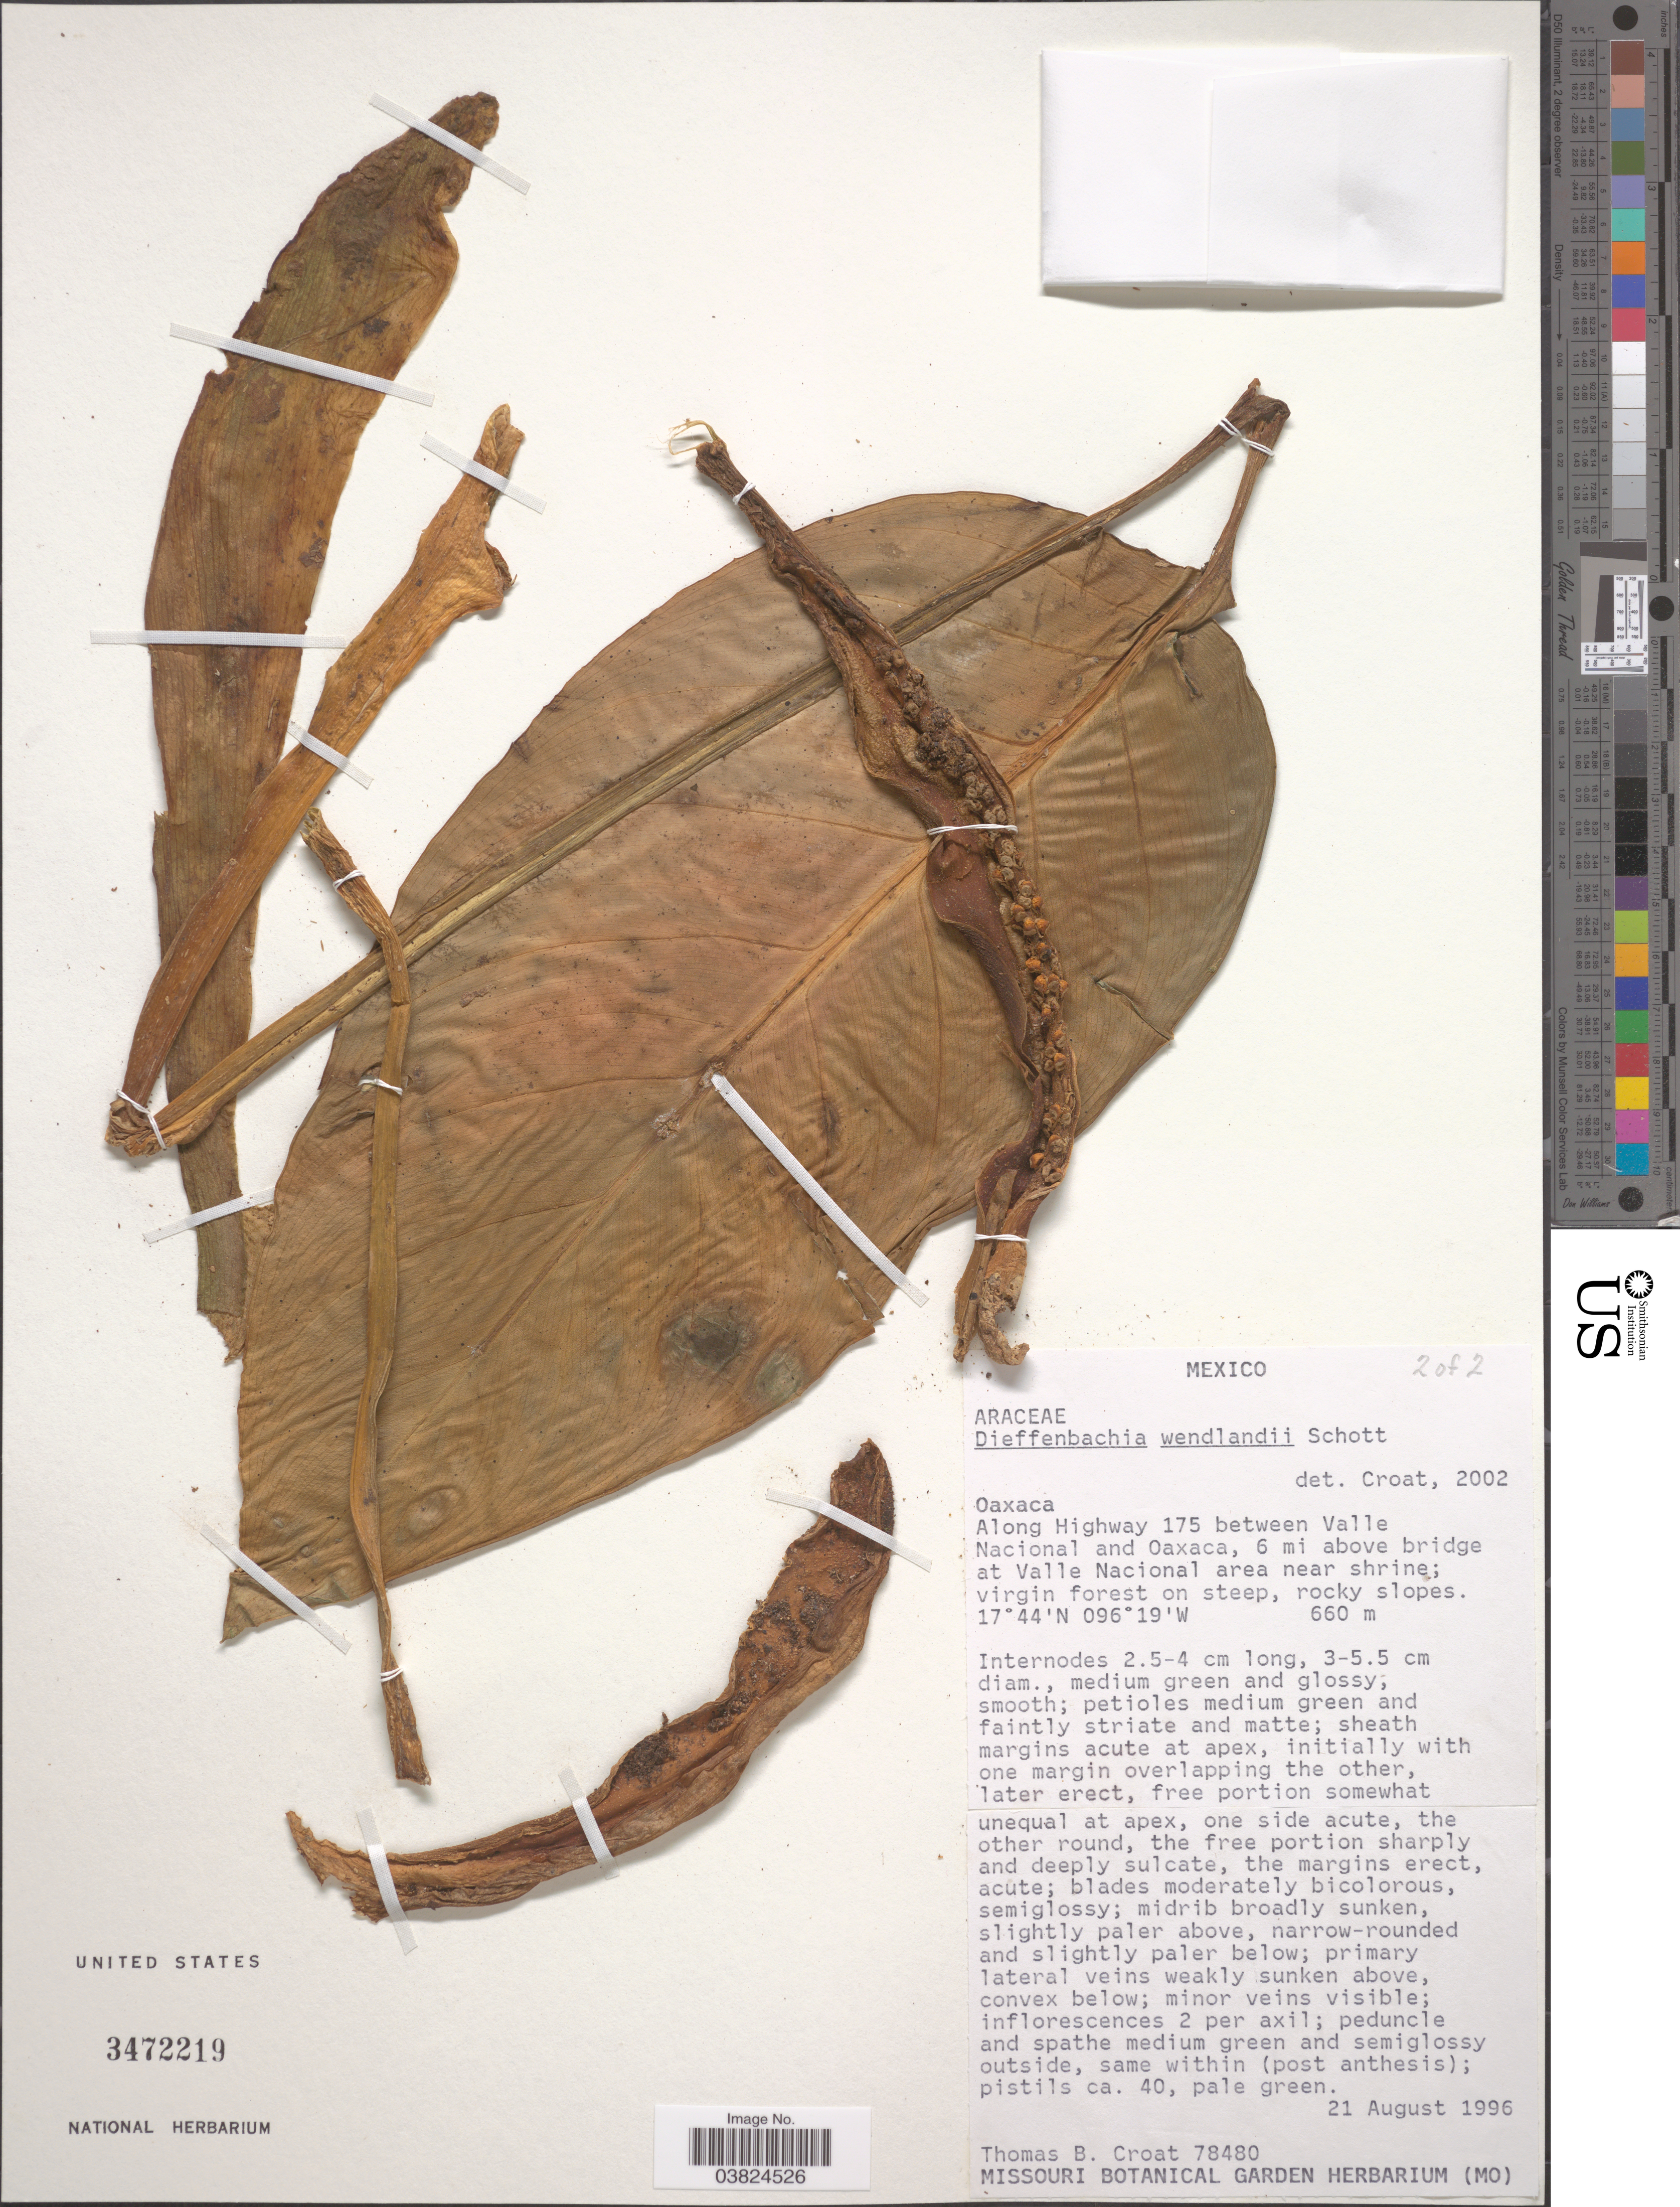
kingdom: Plantae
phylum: Tracheophyta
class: Liliopsida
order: Alismatales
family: Araceae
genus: Dieffenbachia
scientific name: Dieffenbachia wendlandii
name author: Schott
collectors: T. B. Croat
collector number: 78480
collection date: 1996-08-21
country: Mexico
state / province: Oaxaca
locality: Along Highway 175 between Valle Nacional and Oaxaca, 6 mi above ridge at Valle Nacional area near shrine.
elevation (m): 660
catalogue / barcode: US 3472219